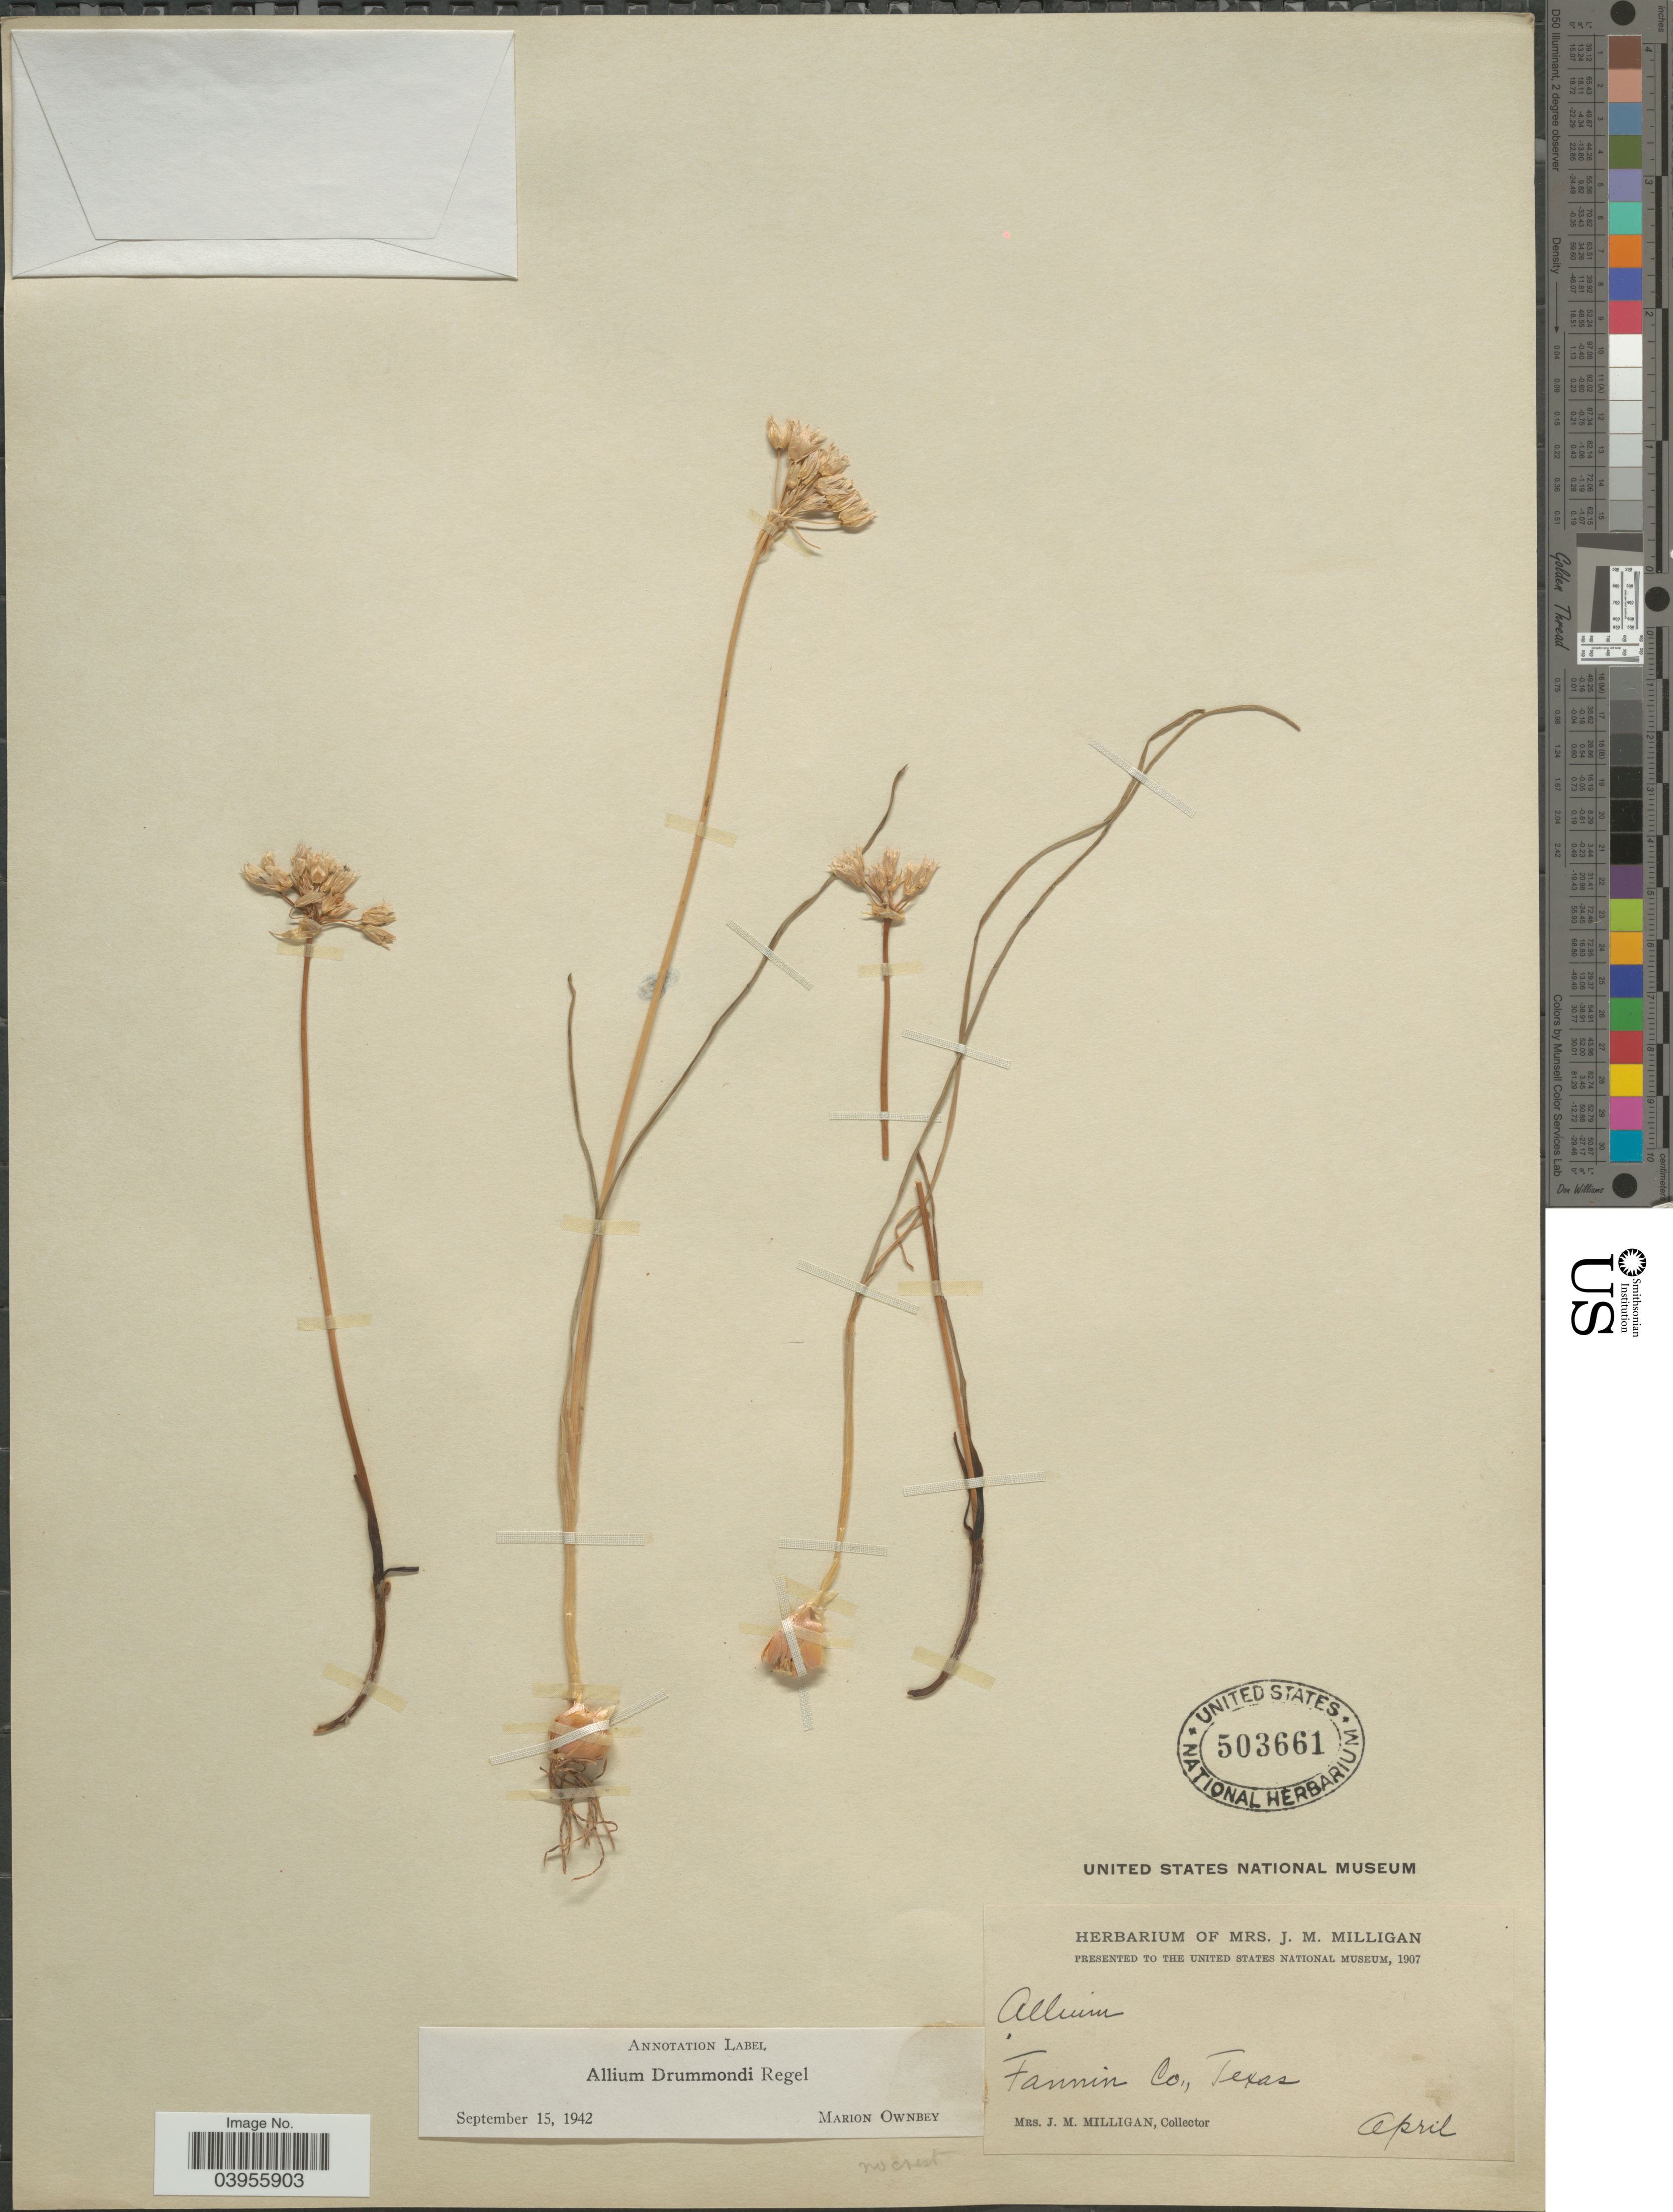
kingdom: Plantae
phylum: Tracheophyta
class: Liliopsida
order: Asparagales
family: Amaryllidaceae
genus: Allium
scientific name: Allium drummondii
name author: Regel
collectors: J. Milligan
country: United States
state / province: Texas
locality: Fannin Co.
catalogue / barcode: US 503661